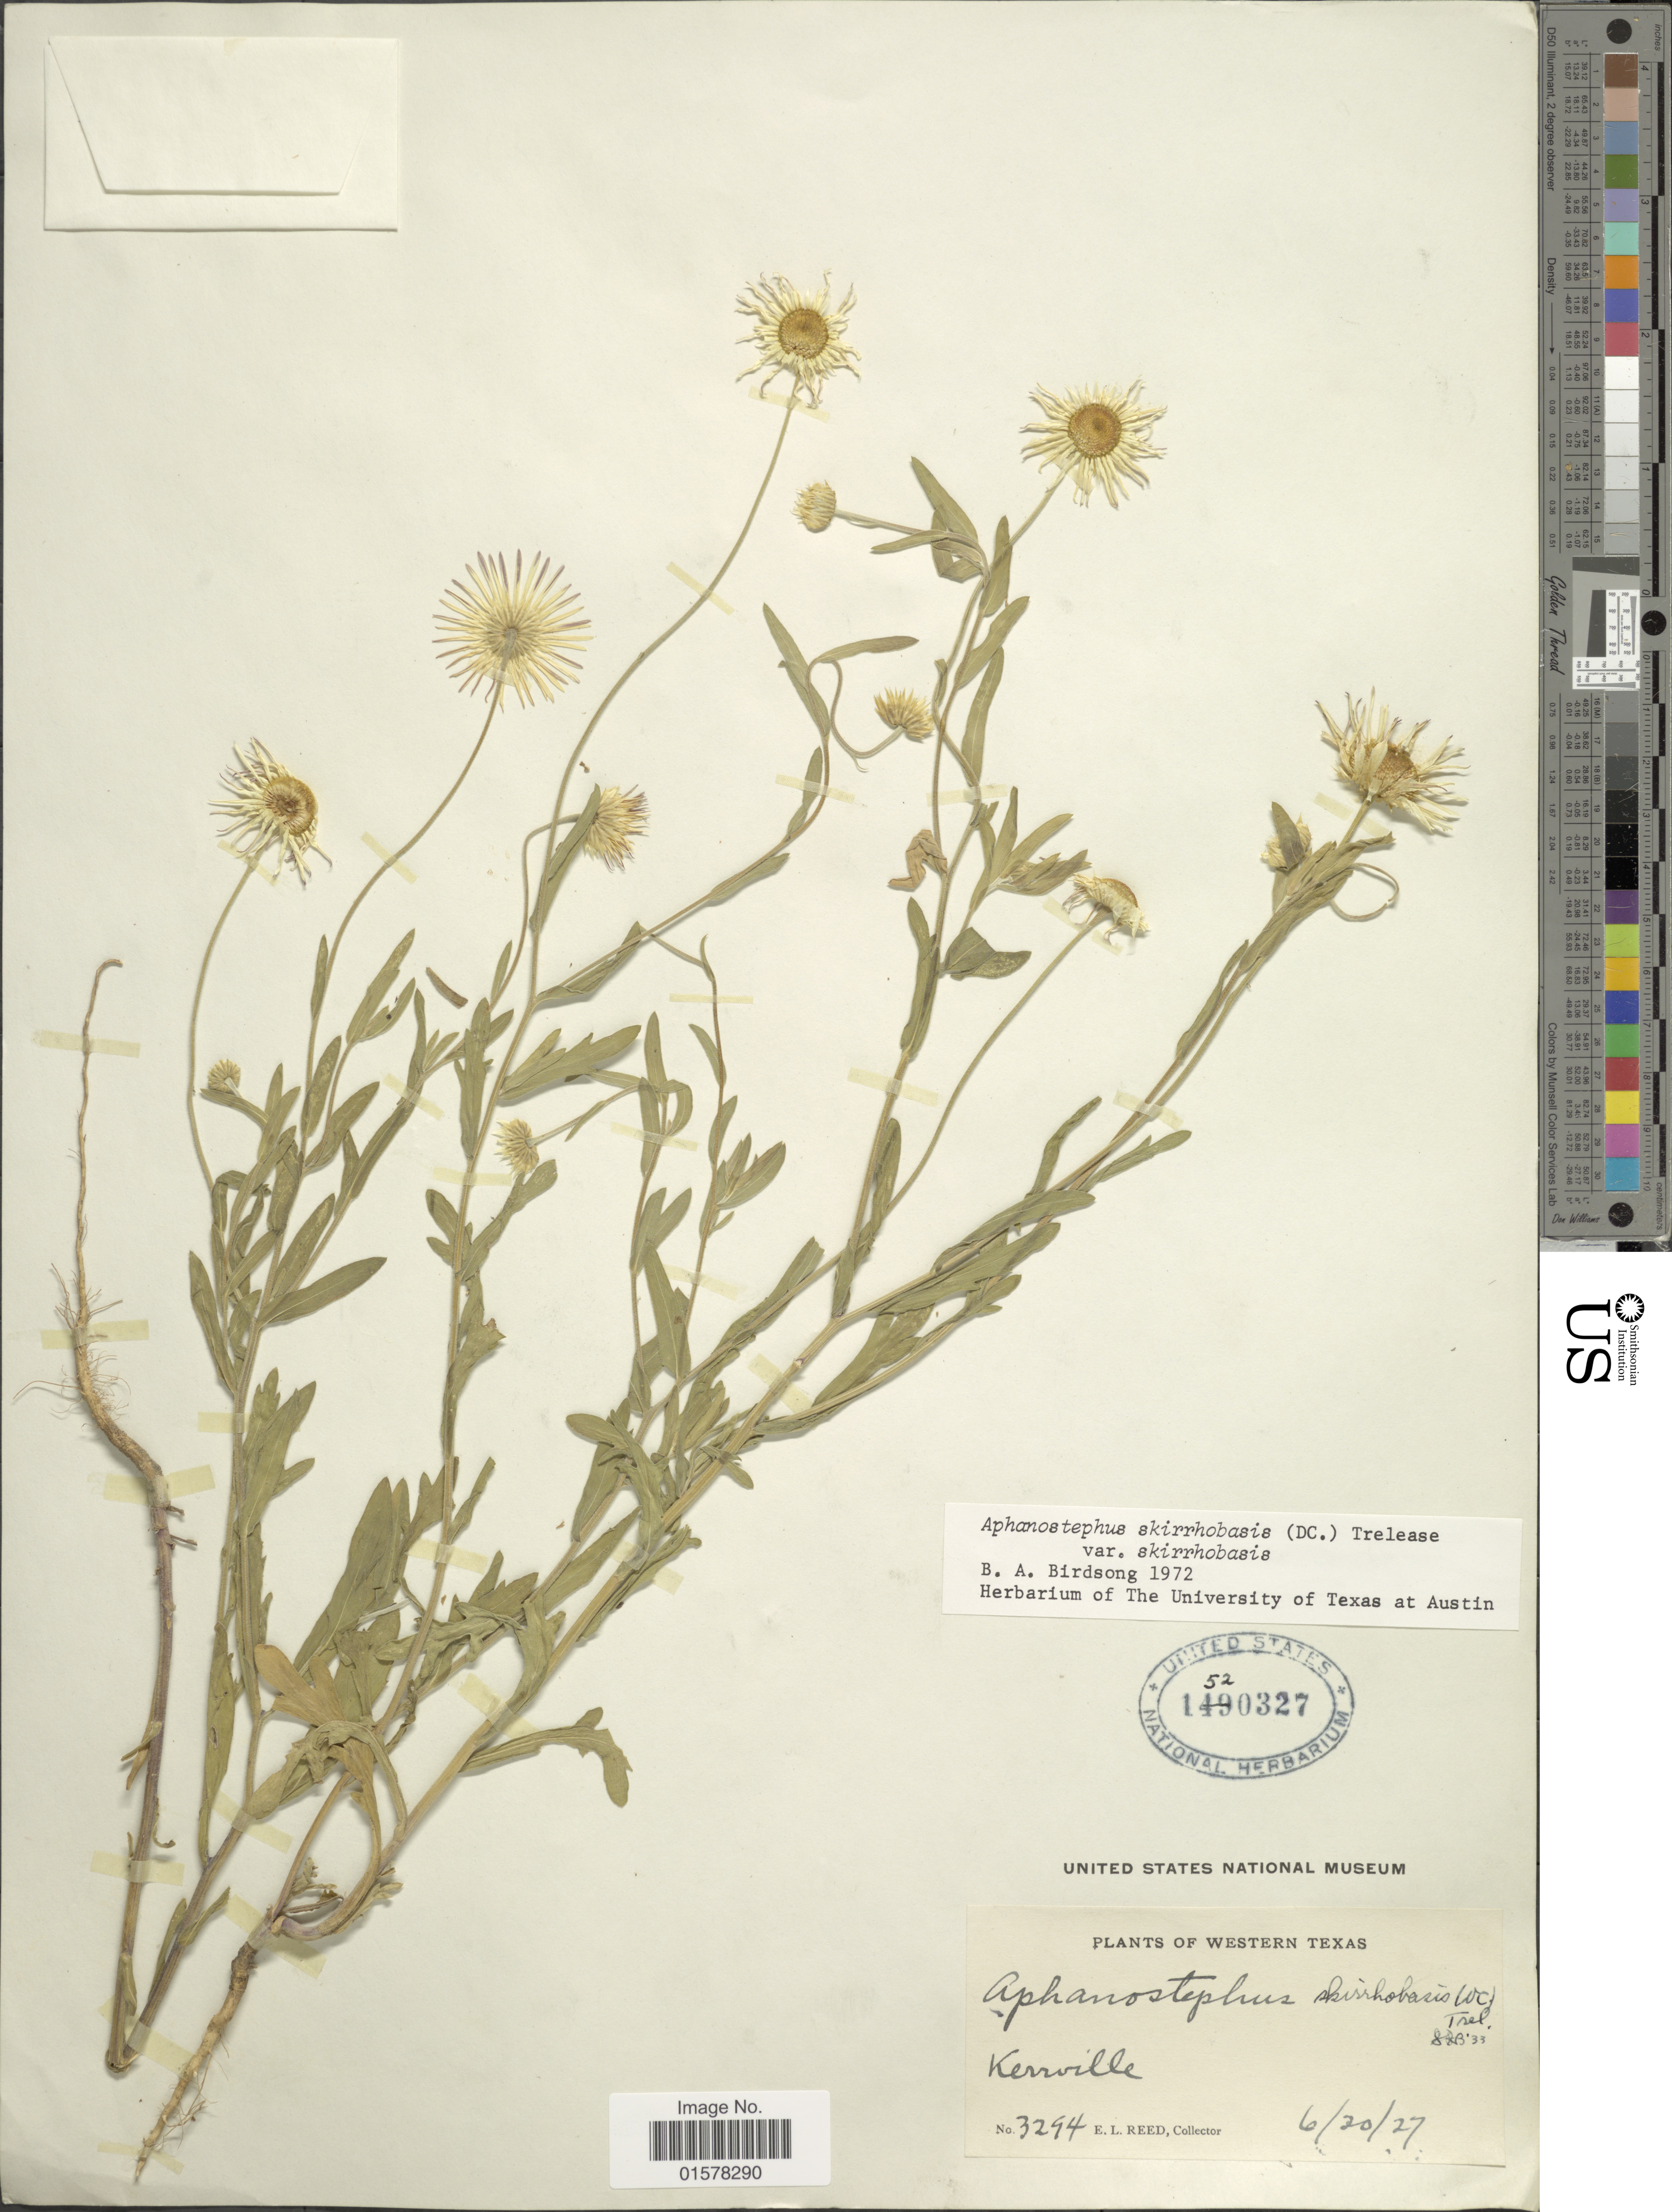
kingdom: Plantae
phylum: Tracheophyta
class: Magnoliopsida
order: Asterales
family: Asteraceae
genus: Aphanostephus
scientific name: Aphanostephus skirrhobasis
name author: (DC.) Trel. ex Coville & Branner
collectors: E. Reed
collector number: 3294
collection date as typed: Transcribed d/m/y: 30/6/27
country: United States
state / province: Texas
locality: Western Texas. Kerrville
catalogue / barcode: US 1520327